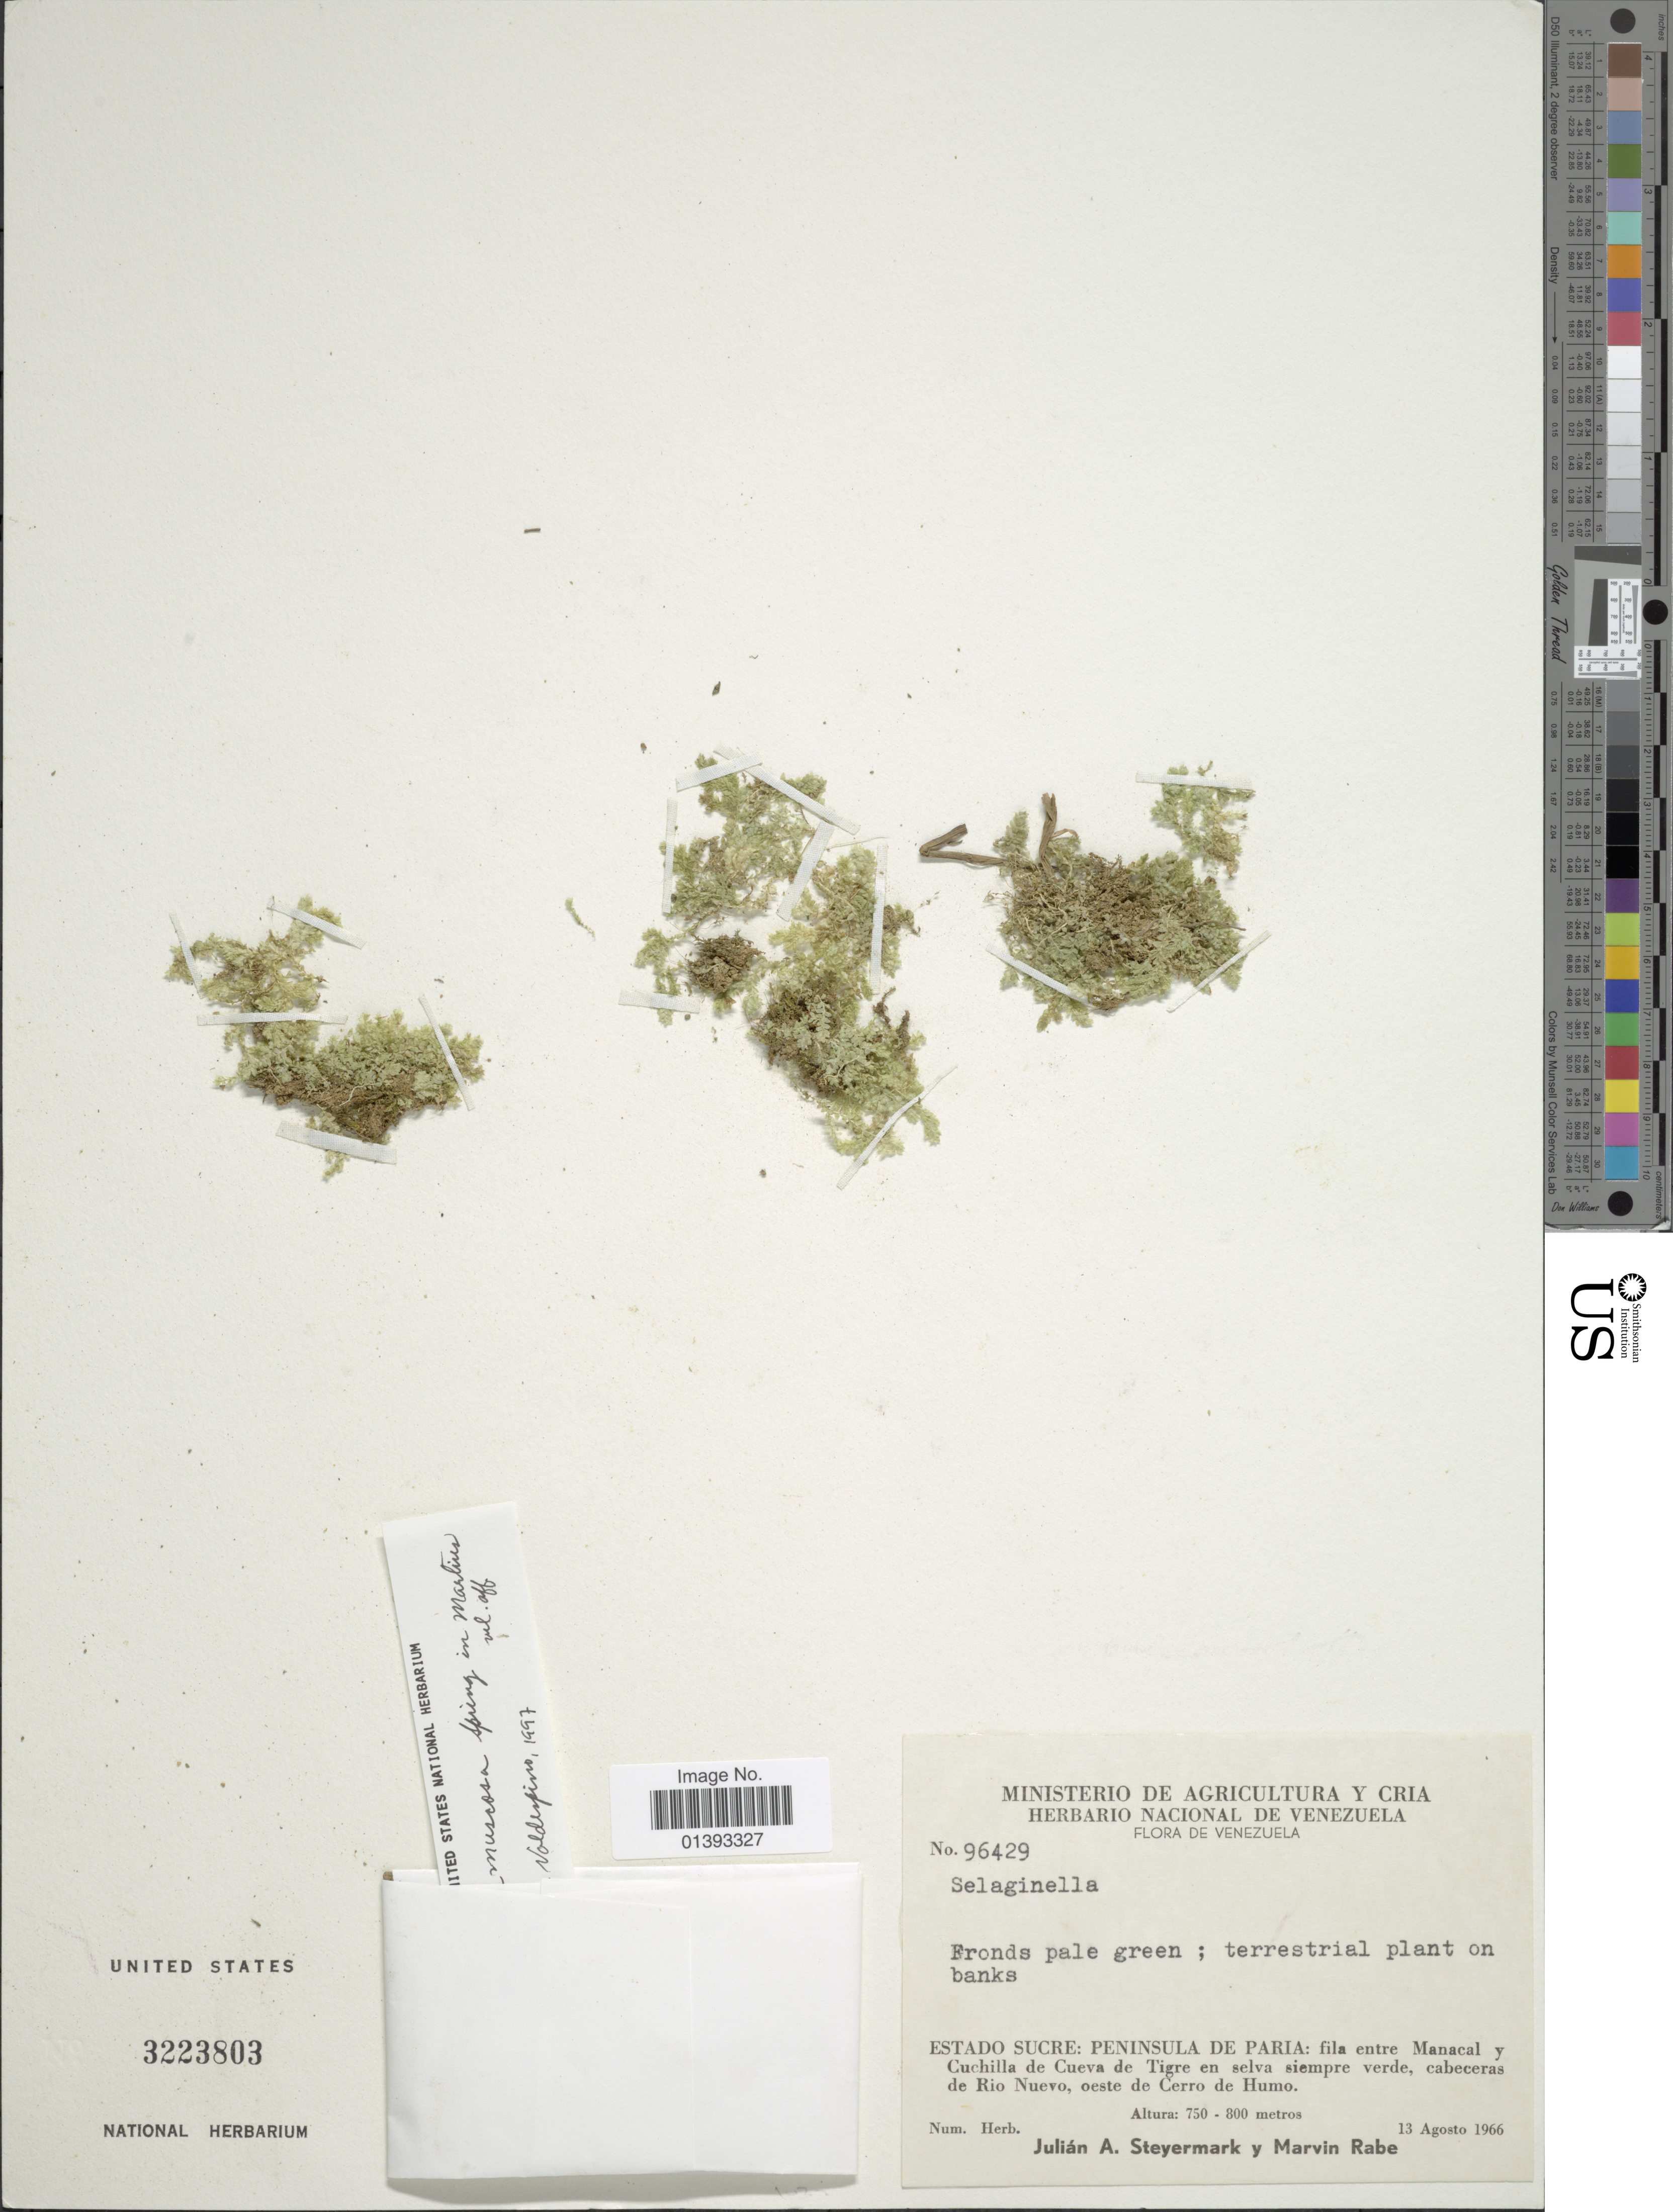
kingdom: Plantae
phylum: Tracheophyta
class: Lycopodiopsida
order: Selaginellales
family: Selaginellaceae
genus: Selaginella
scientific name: Selaginella muscosa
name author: Spring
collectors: J. Steyermark & M. Rabe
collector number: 96429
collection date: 1966-08-13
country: Venezuela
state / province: Sucre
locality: Estado Sucre: Peninsula de Paria: fila entre Manacal y Cuchilla de Cueva de Tigre en selva siempre verde, cabeceras de Rio Nuevo, oeste de Cerro de Humo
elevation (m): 750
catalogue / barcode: US 3223803